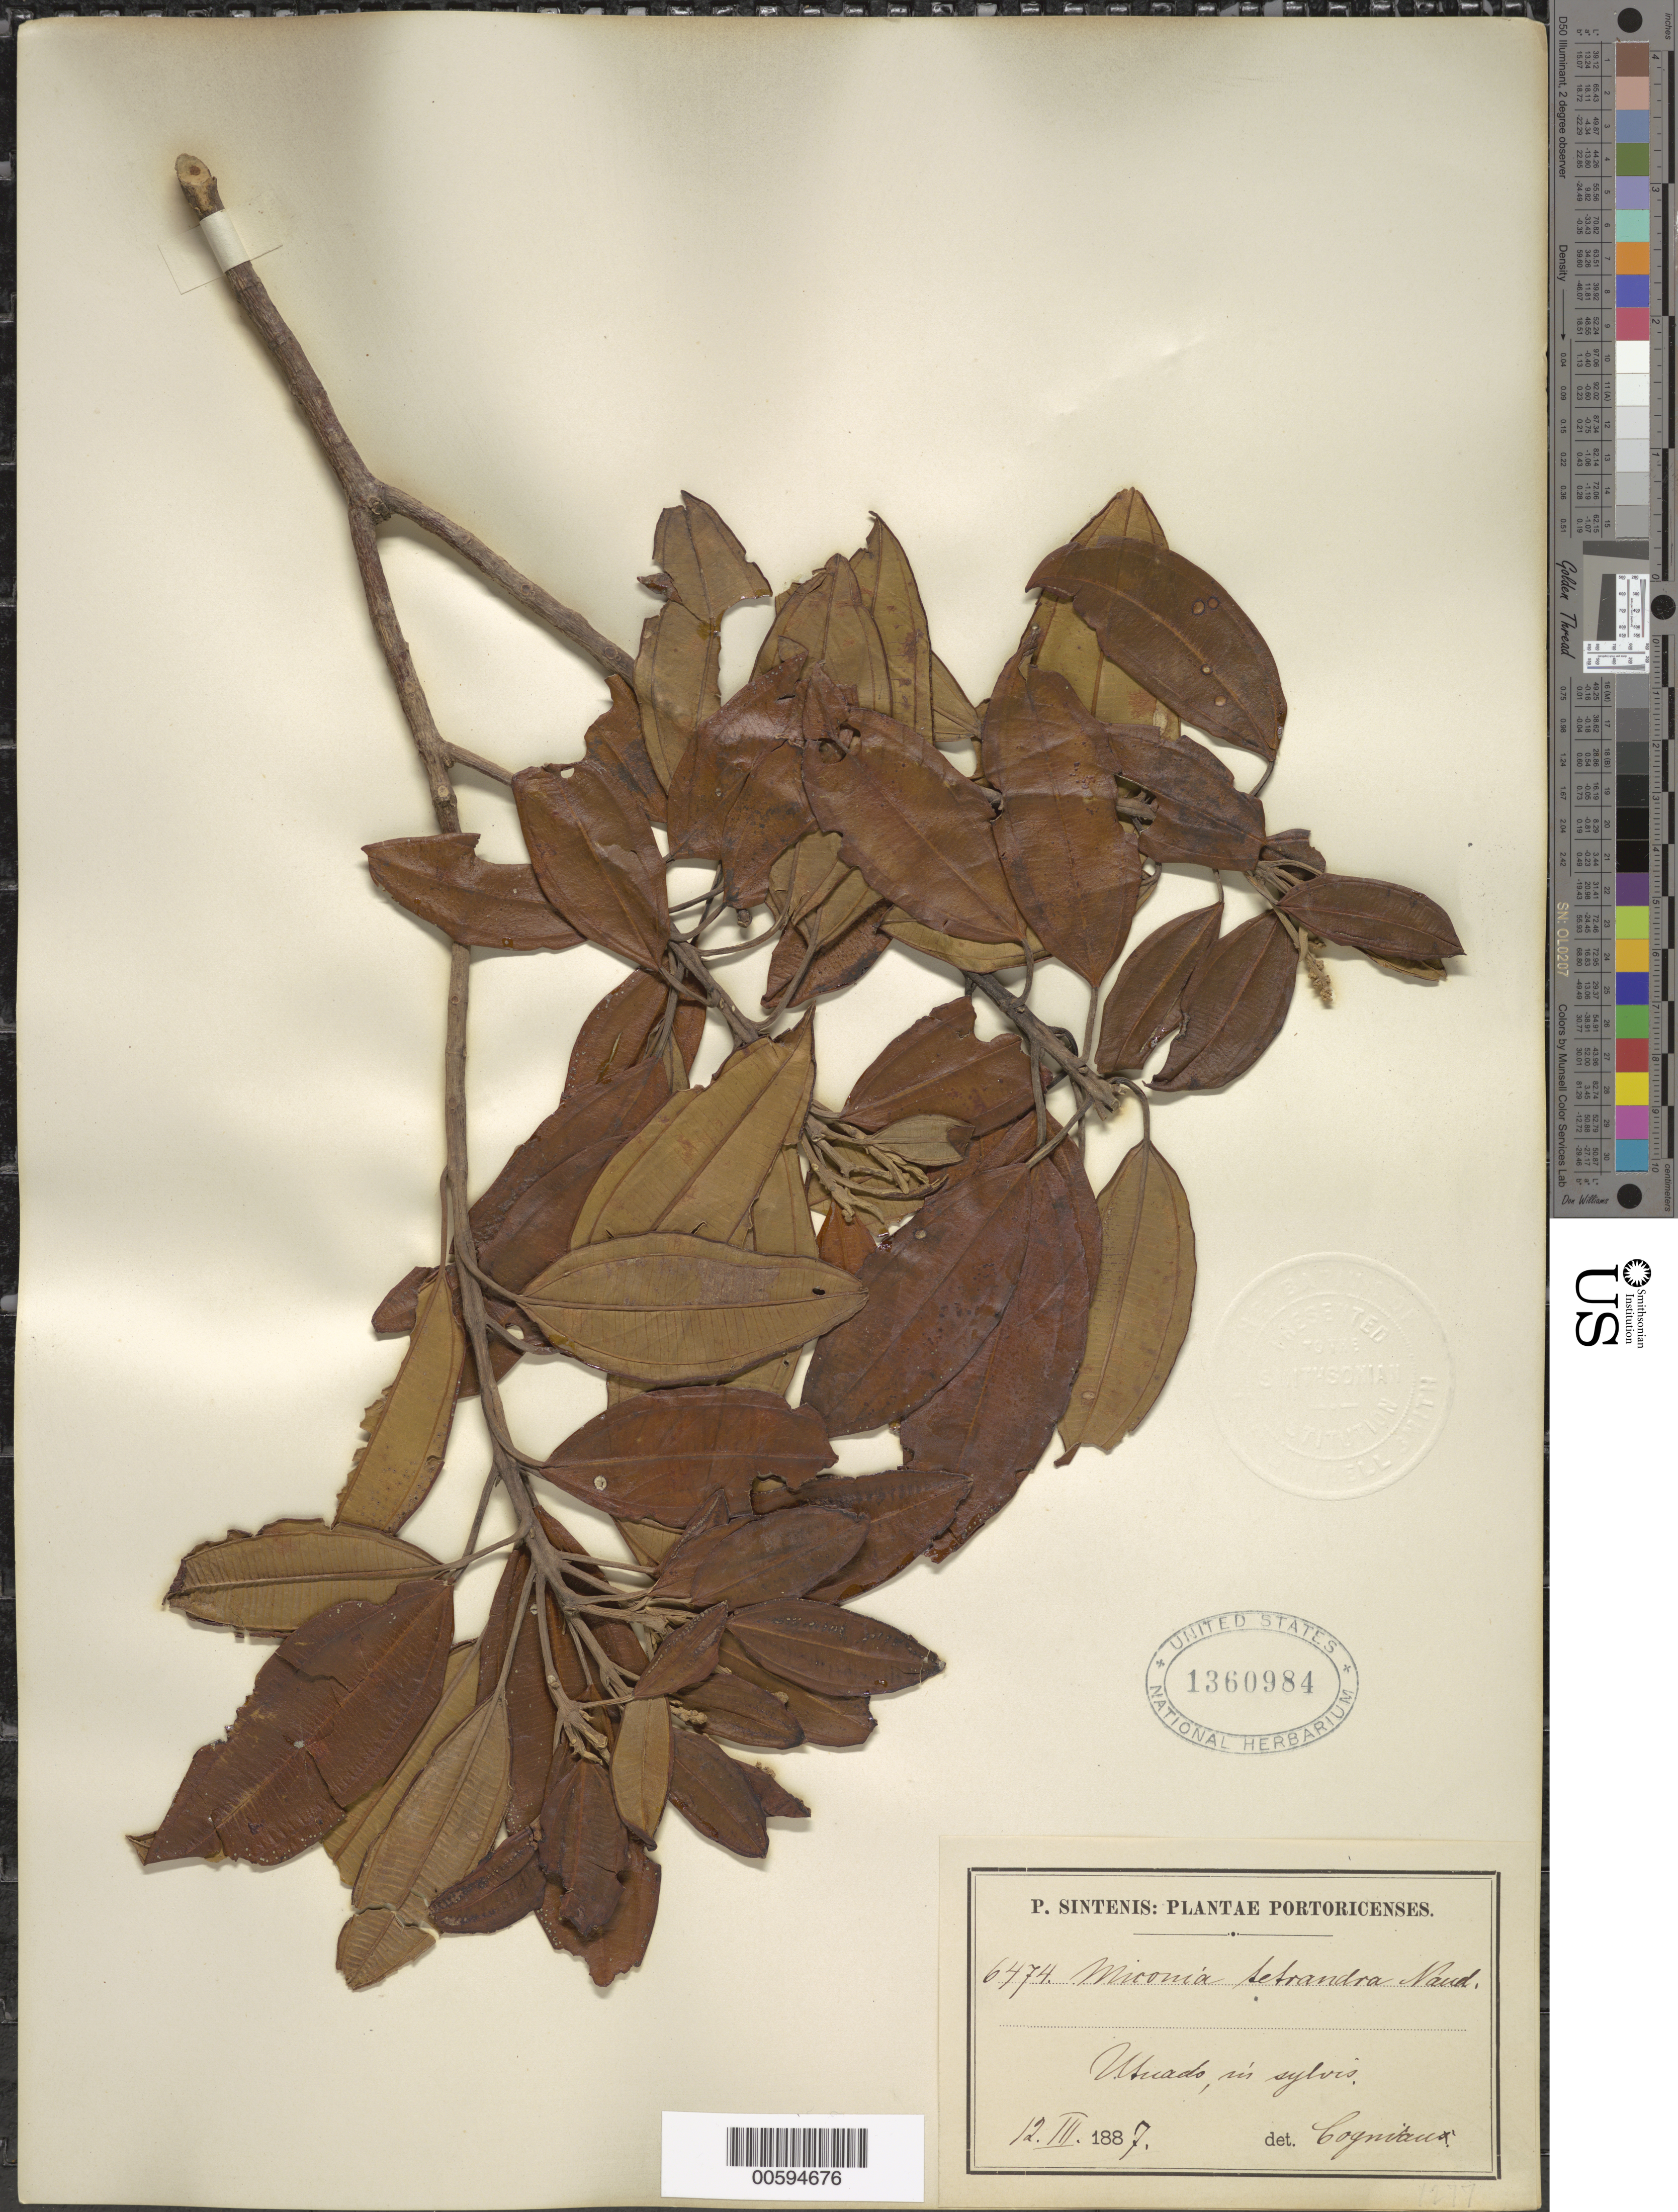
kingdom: Plantae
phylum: Tracheophyta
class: Magnoliopsida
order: Myrtales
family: Melastomataceae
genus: Miconia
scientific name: Miconia tetrandra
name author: (Sw.) D. Don ex G. Don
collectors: P. Sintenis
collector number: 6474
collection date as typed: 12 Mar 1887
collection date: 1887-03-12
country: Puerto Rico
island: Greater Antilles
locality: Utuado, in sylvis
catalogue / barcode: US 1360984